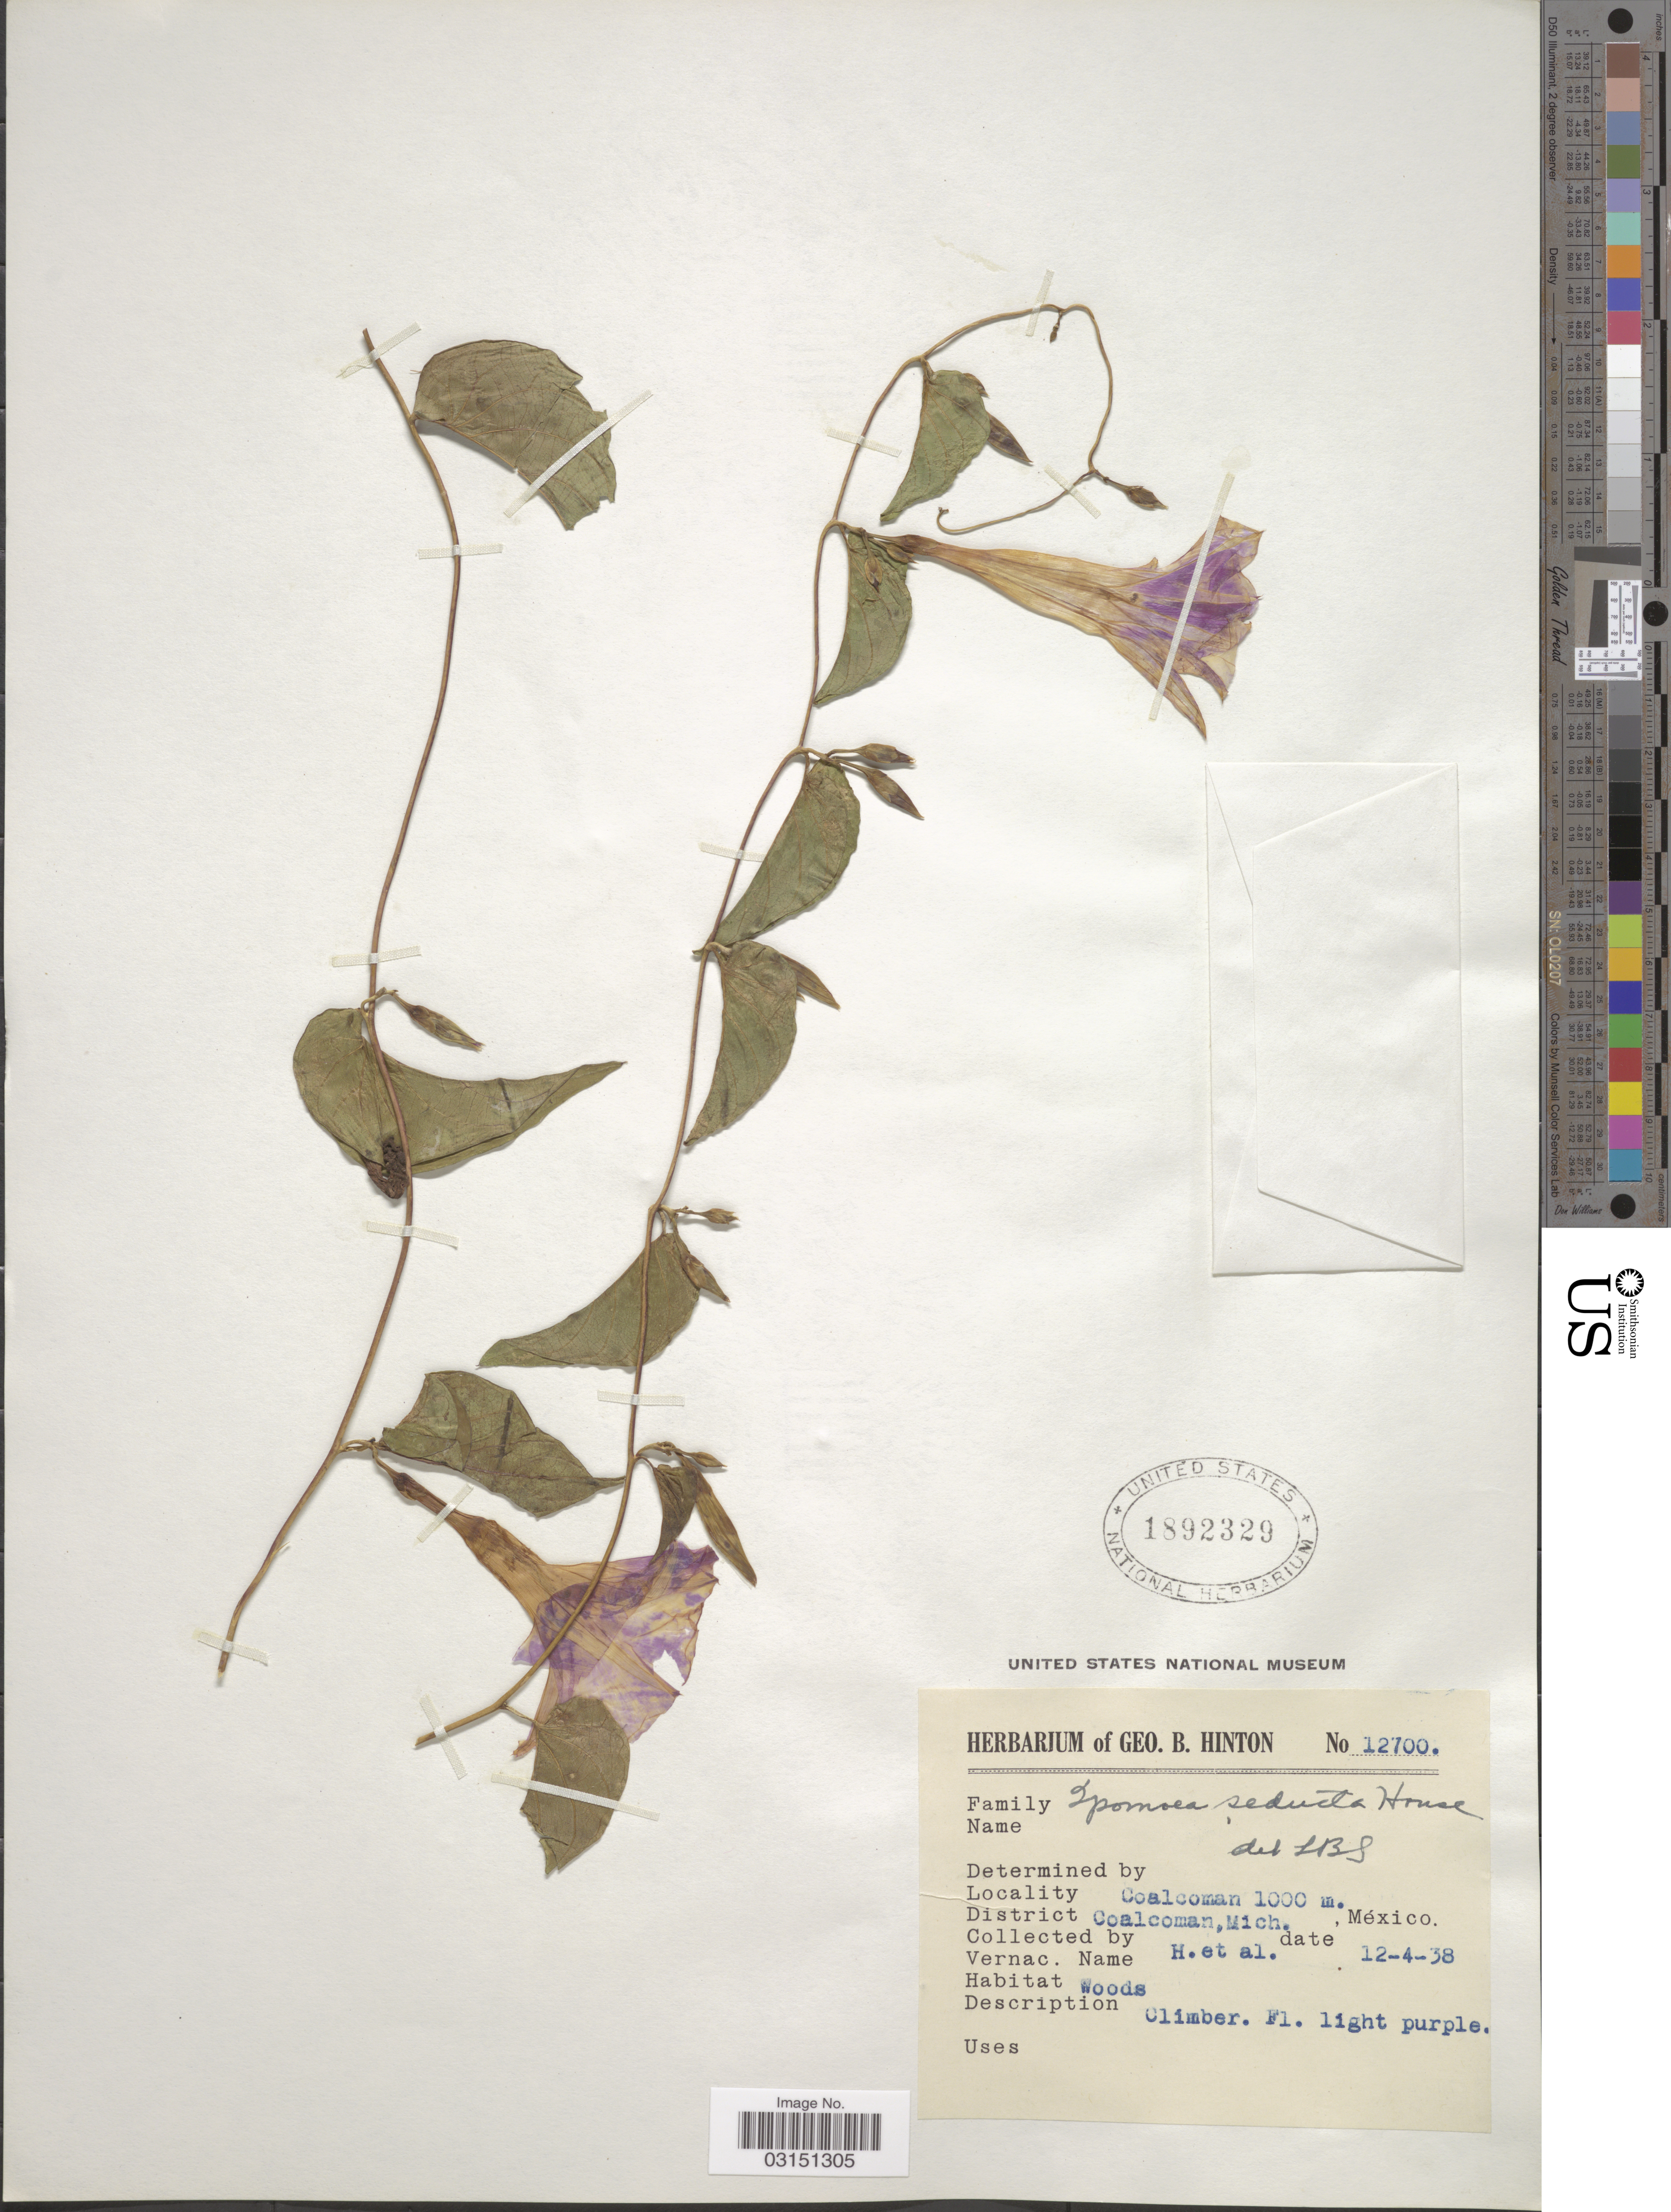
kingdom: Plantae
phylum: Tracheophyta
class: Magnoliopsida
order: Solanales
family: Convolvulaceae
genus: Ipomoea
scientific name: Ipomoea seducta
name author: House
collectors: G. B. Hinton & et al.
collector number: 12700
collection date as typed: Transcribed d/m/y: 12/4/38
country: Mexico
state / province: Michoacán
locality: Coalcoman. District Coalcoman, Mich.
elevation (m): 1000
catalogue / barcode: US 1892329